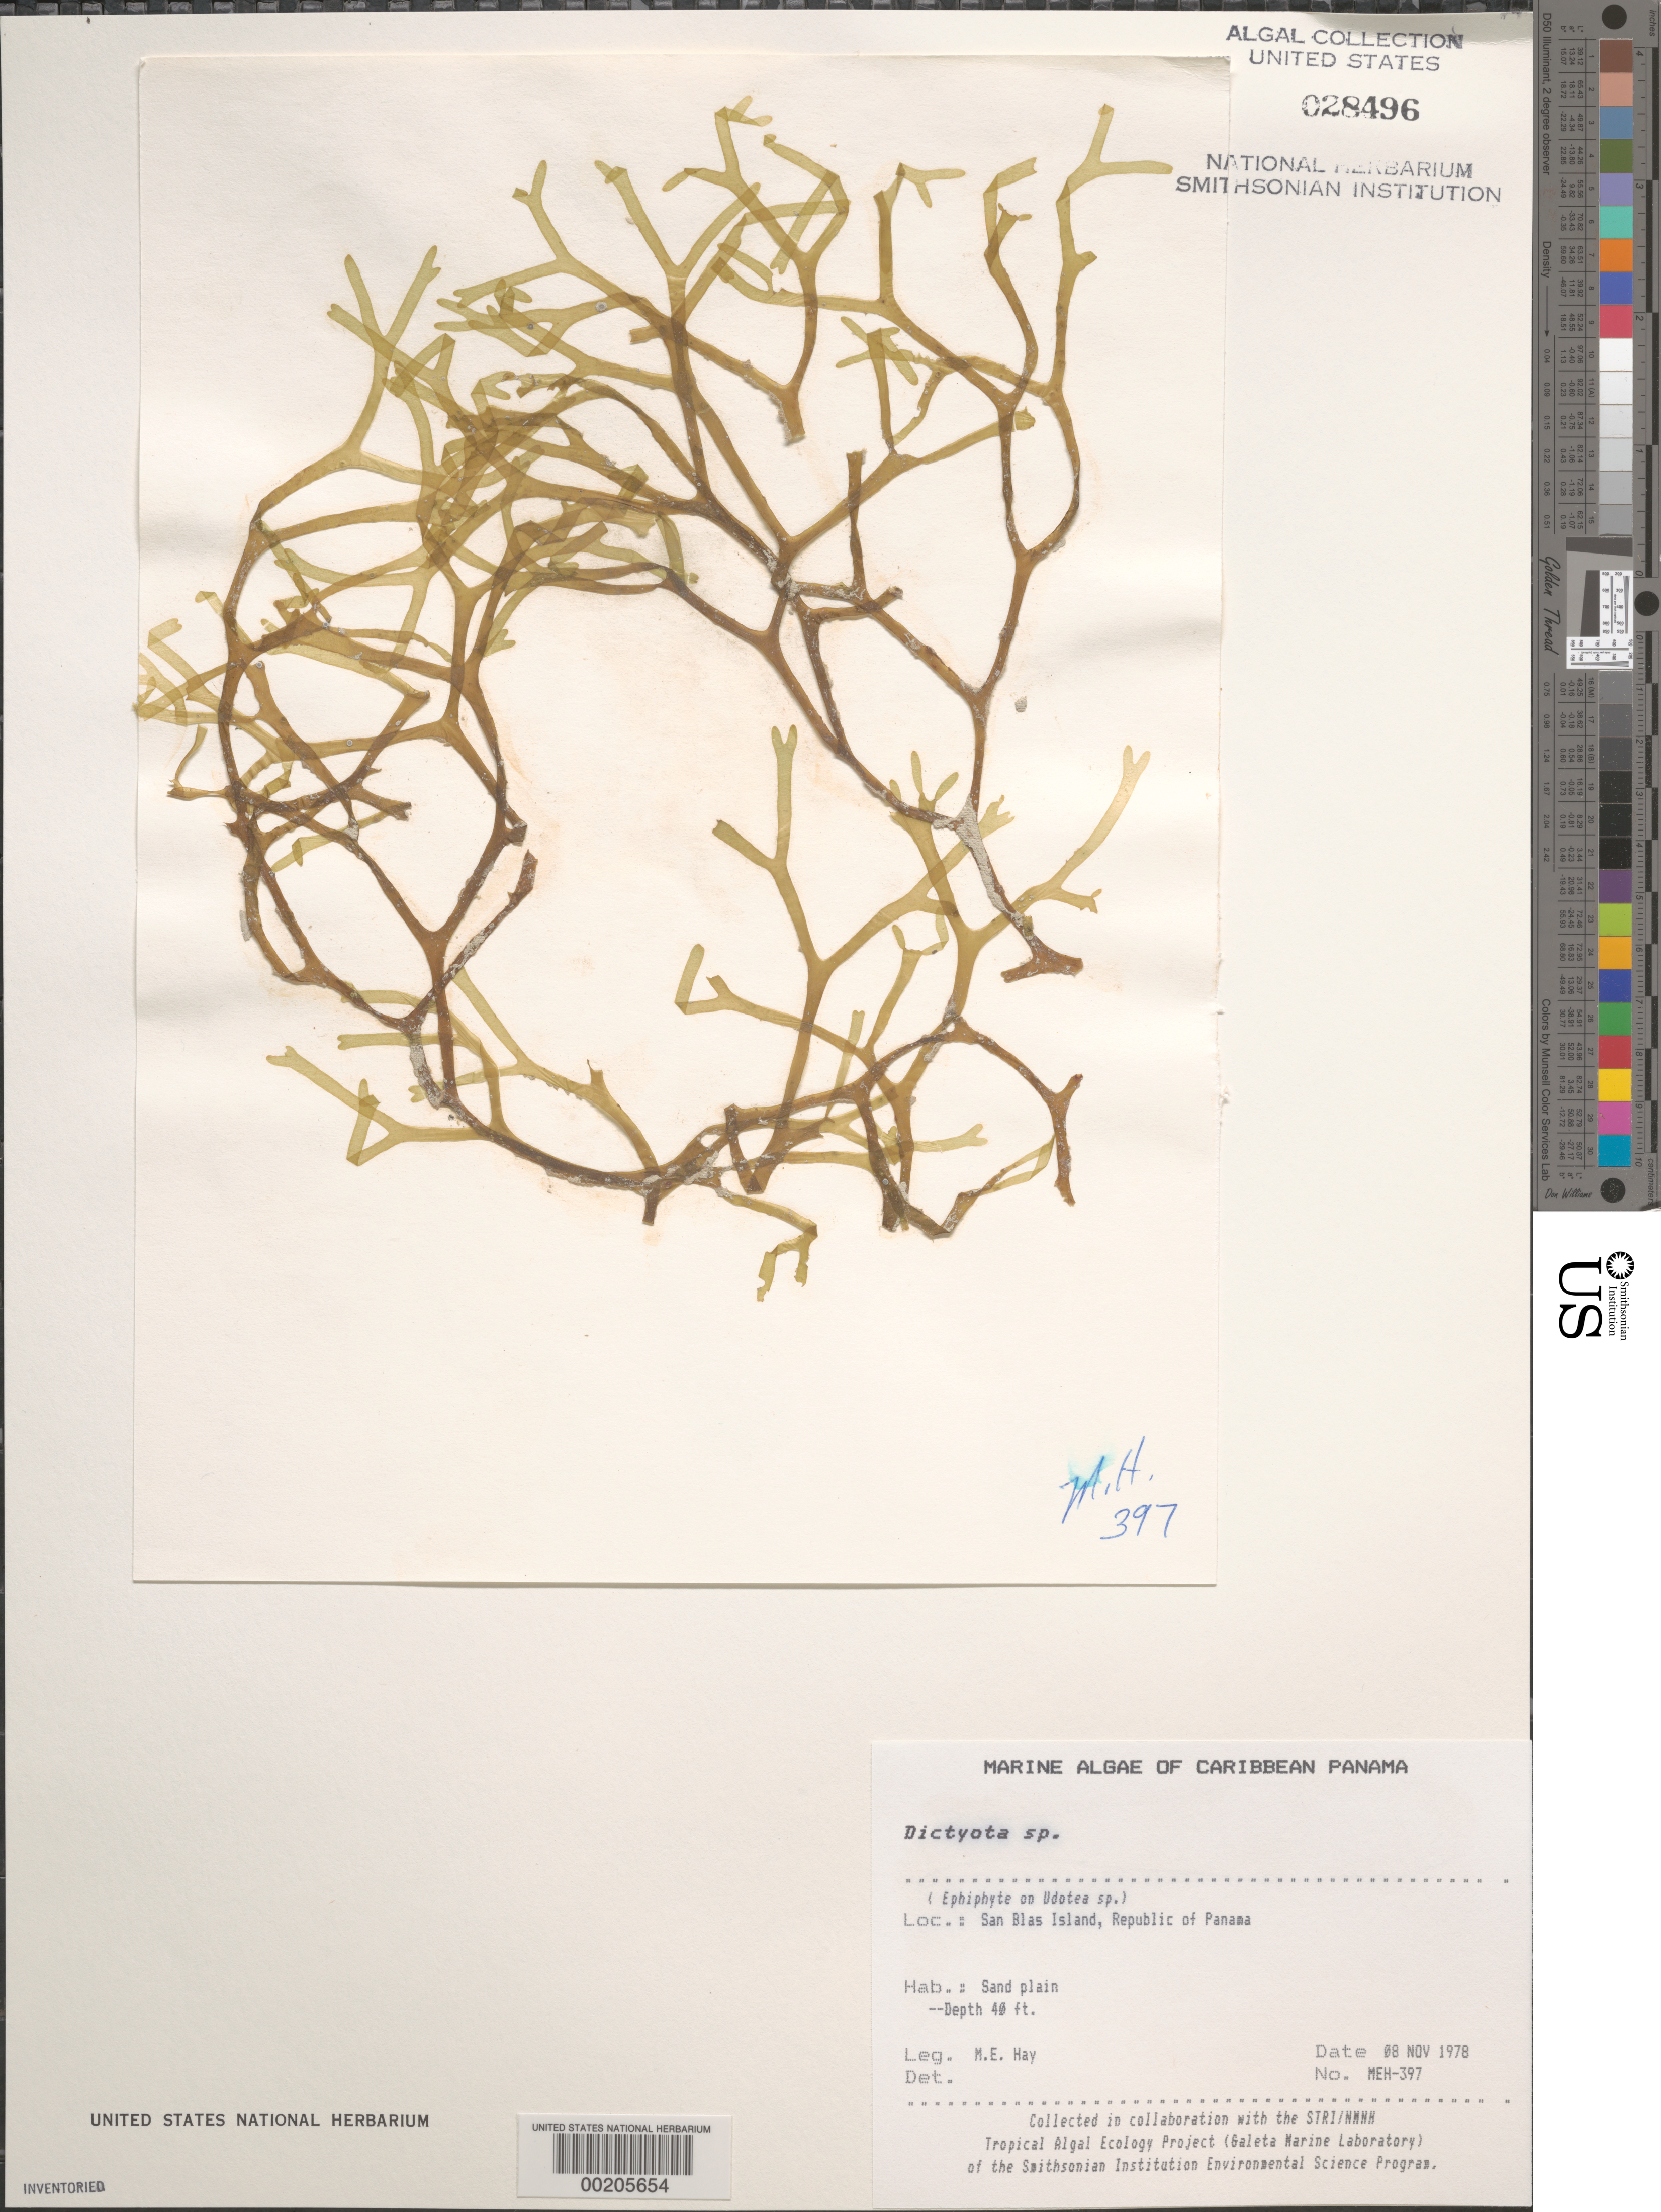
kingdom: Chromista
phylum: Ochrophyta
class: Phaeophyceae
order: Dictyotales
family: Dictyotaceae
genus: Dictyota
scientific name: Dictyota sp.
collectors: M. E. Hay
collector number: MEH-397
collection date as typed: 08 Nov 1978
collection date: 1978-11-08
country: Panama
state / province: Kuna Yala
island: San Blas Island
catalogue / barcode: US 28496